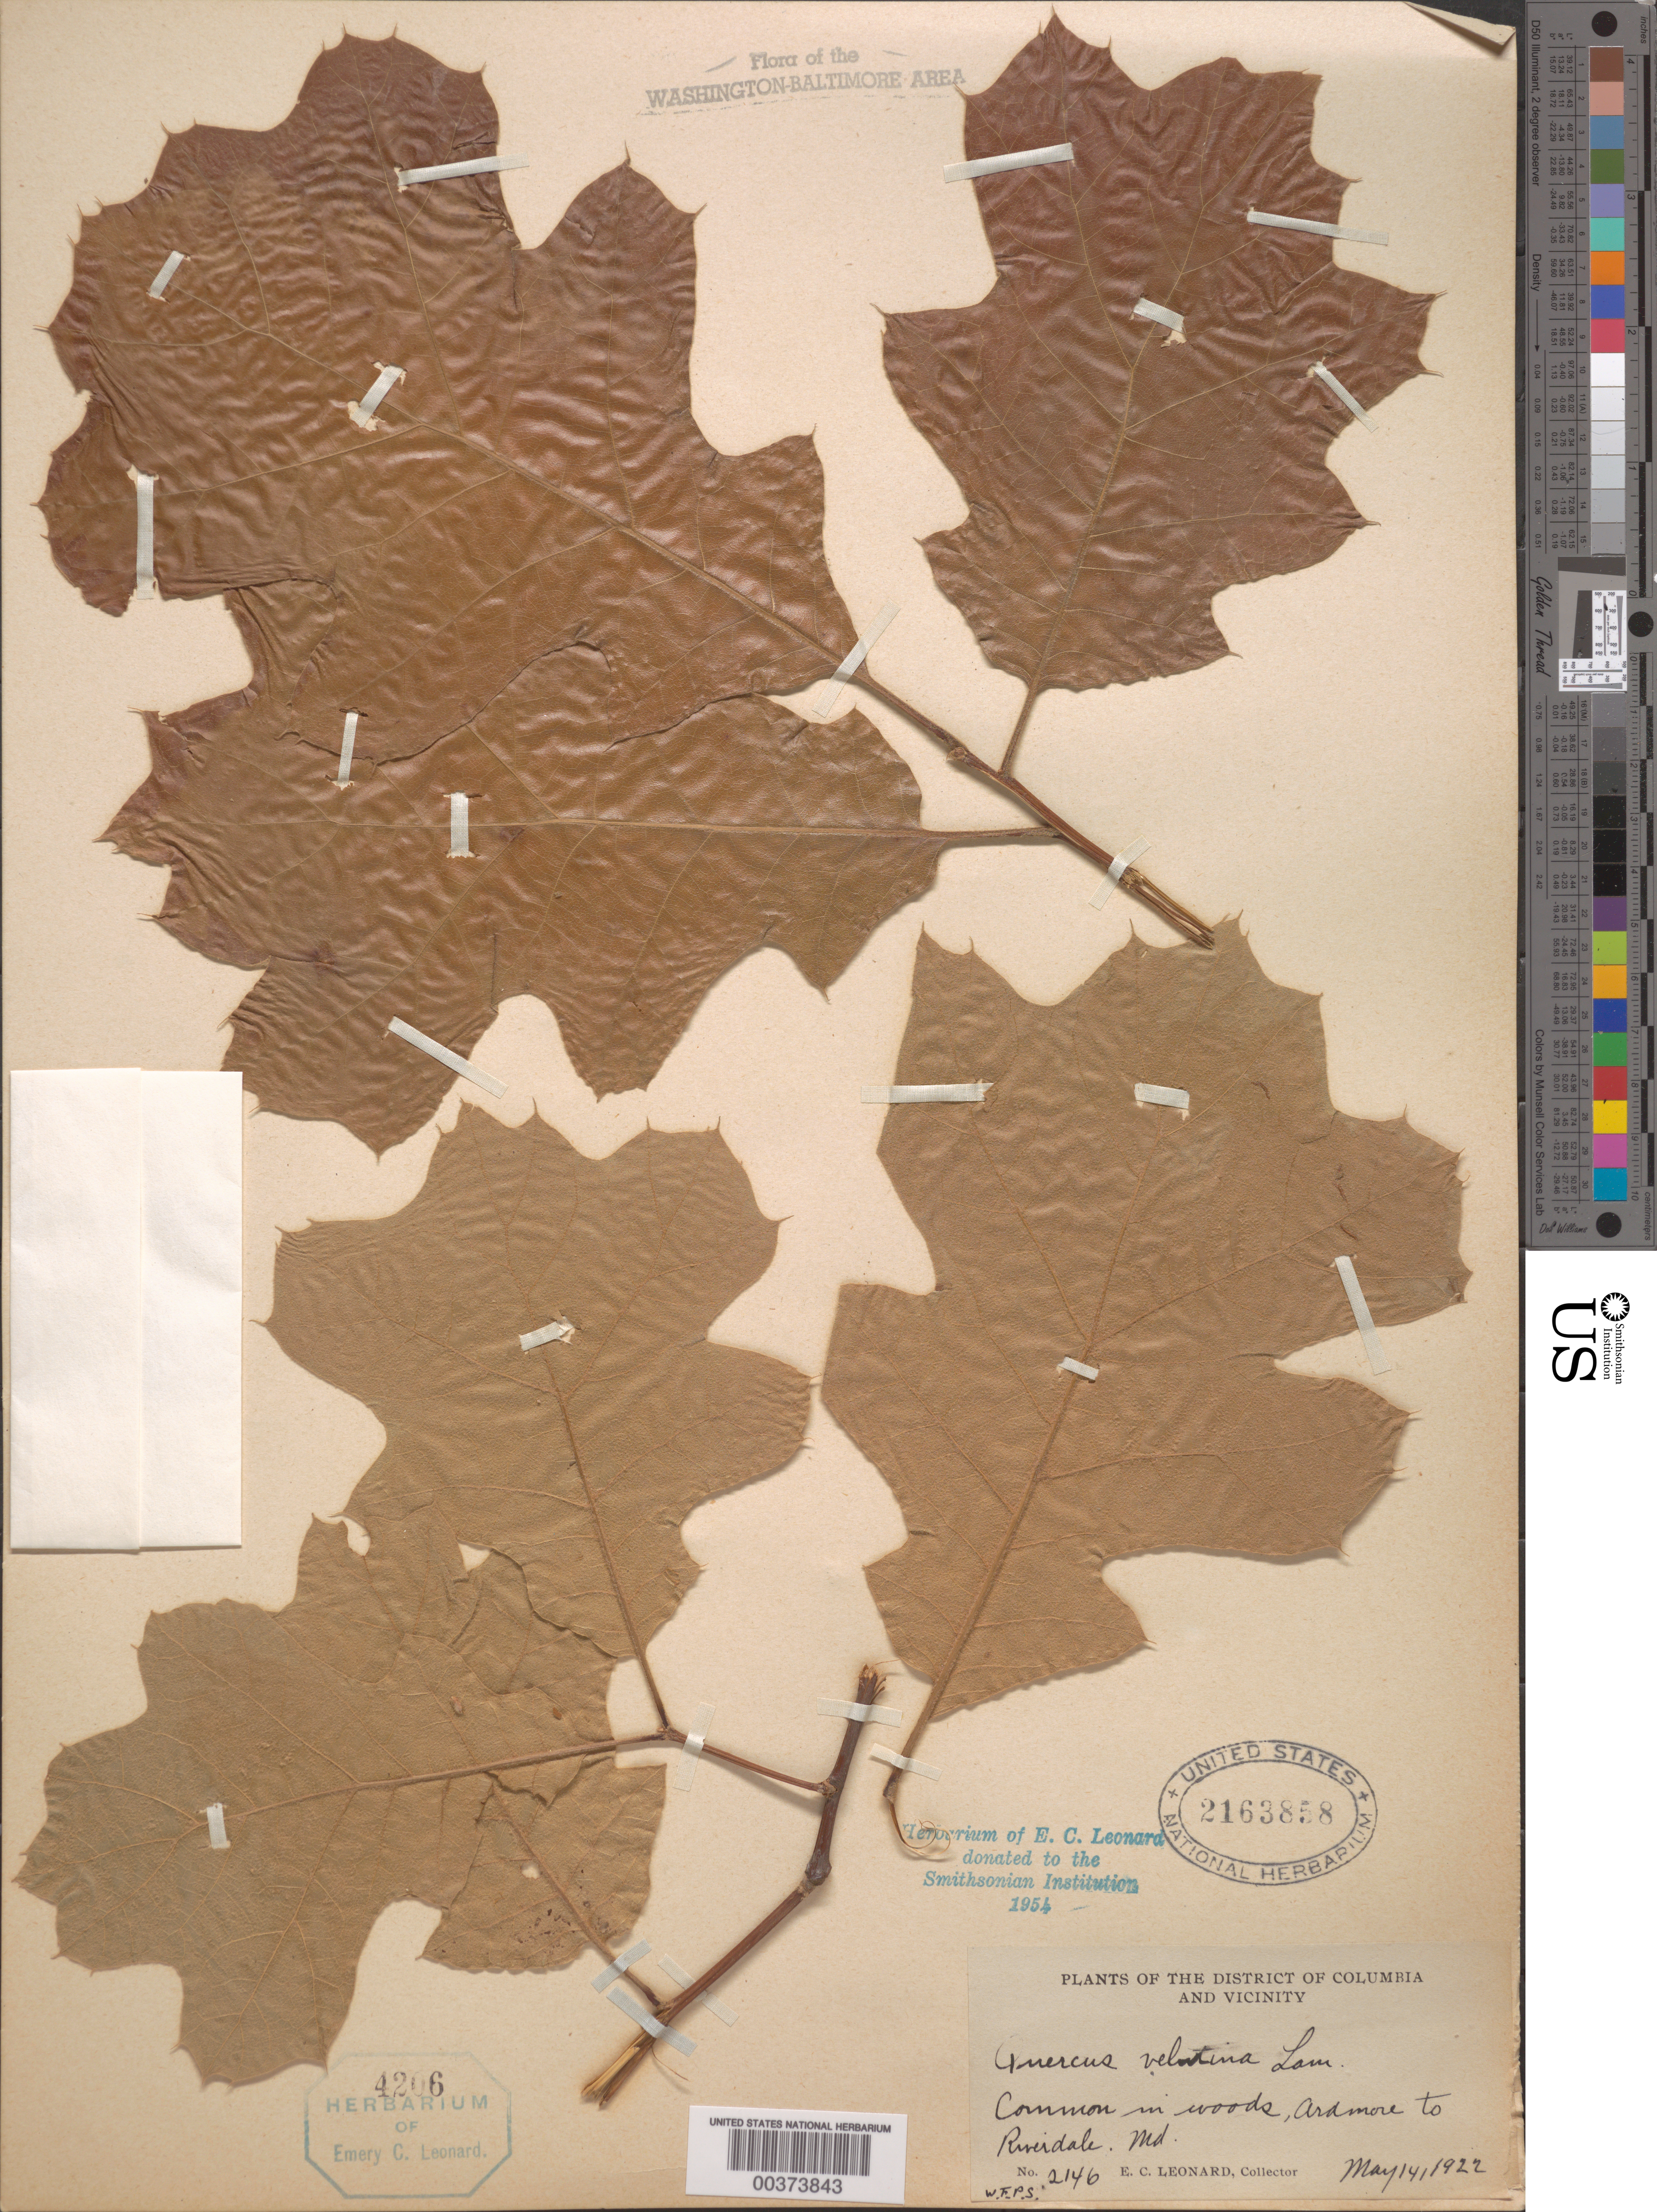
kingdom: Plantae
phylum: Tracheophyta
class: Magnoliopsida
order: Fagales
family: Fagaceae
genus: Quercus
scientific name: Quercus velutina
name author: Lam.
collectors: E. C. Leonard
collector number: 2146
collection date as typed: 14 May 1922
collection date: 1922-05-14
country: United States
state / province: Maryland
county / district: Prince George's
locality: Ardmore to Riverdale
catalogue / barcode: US 2163858